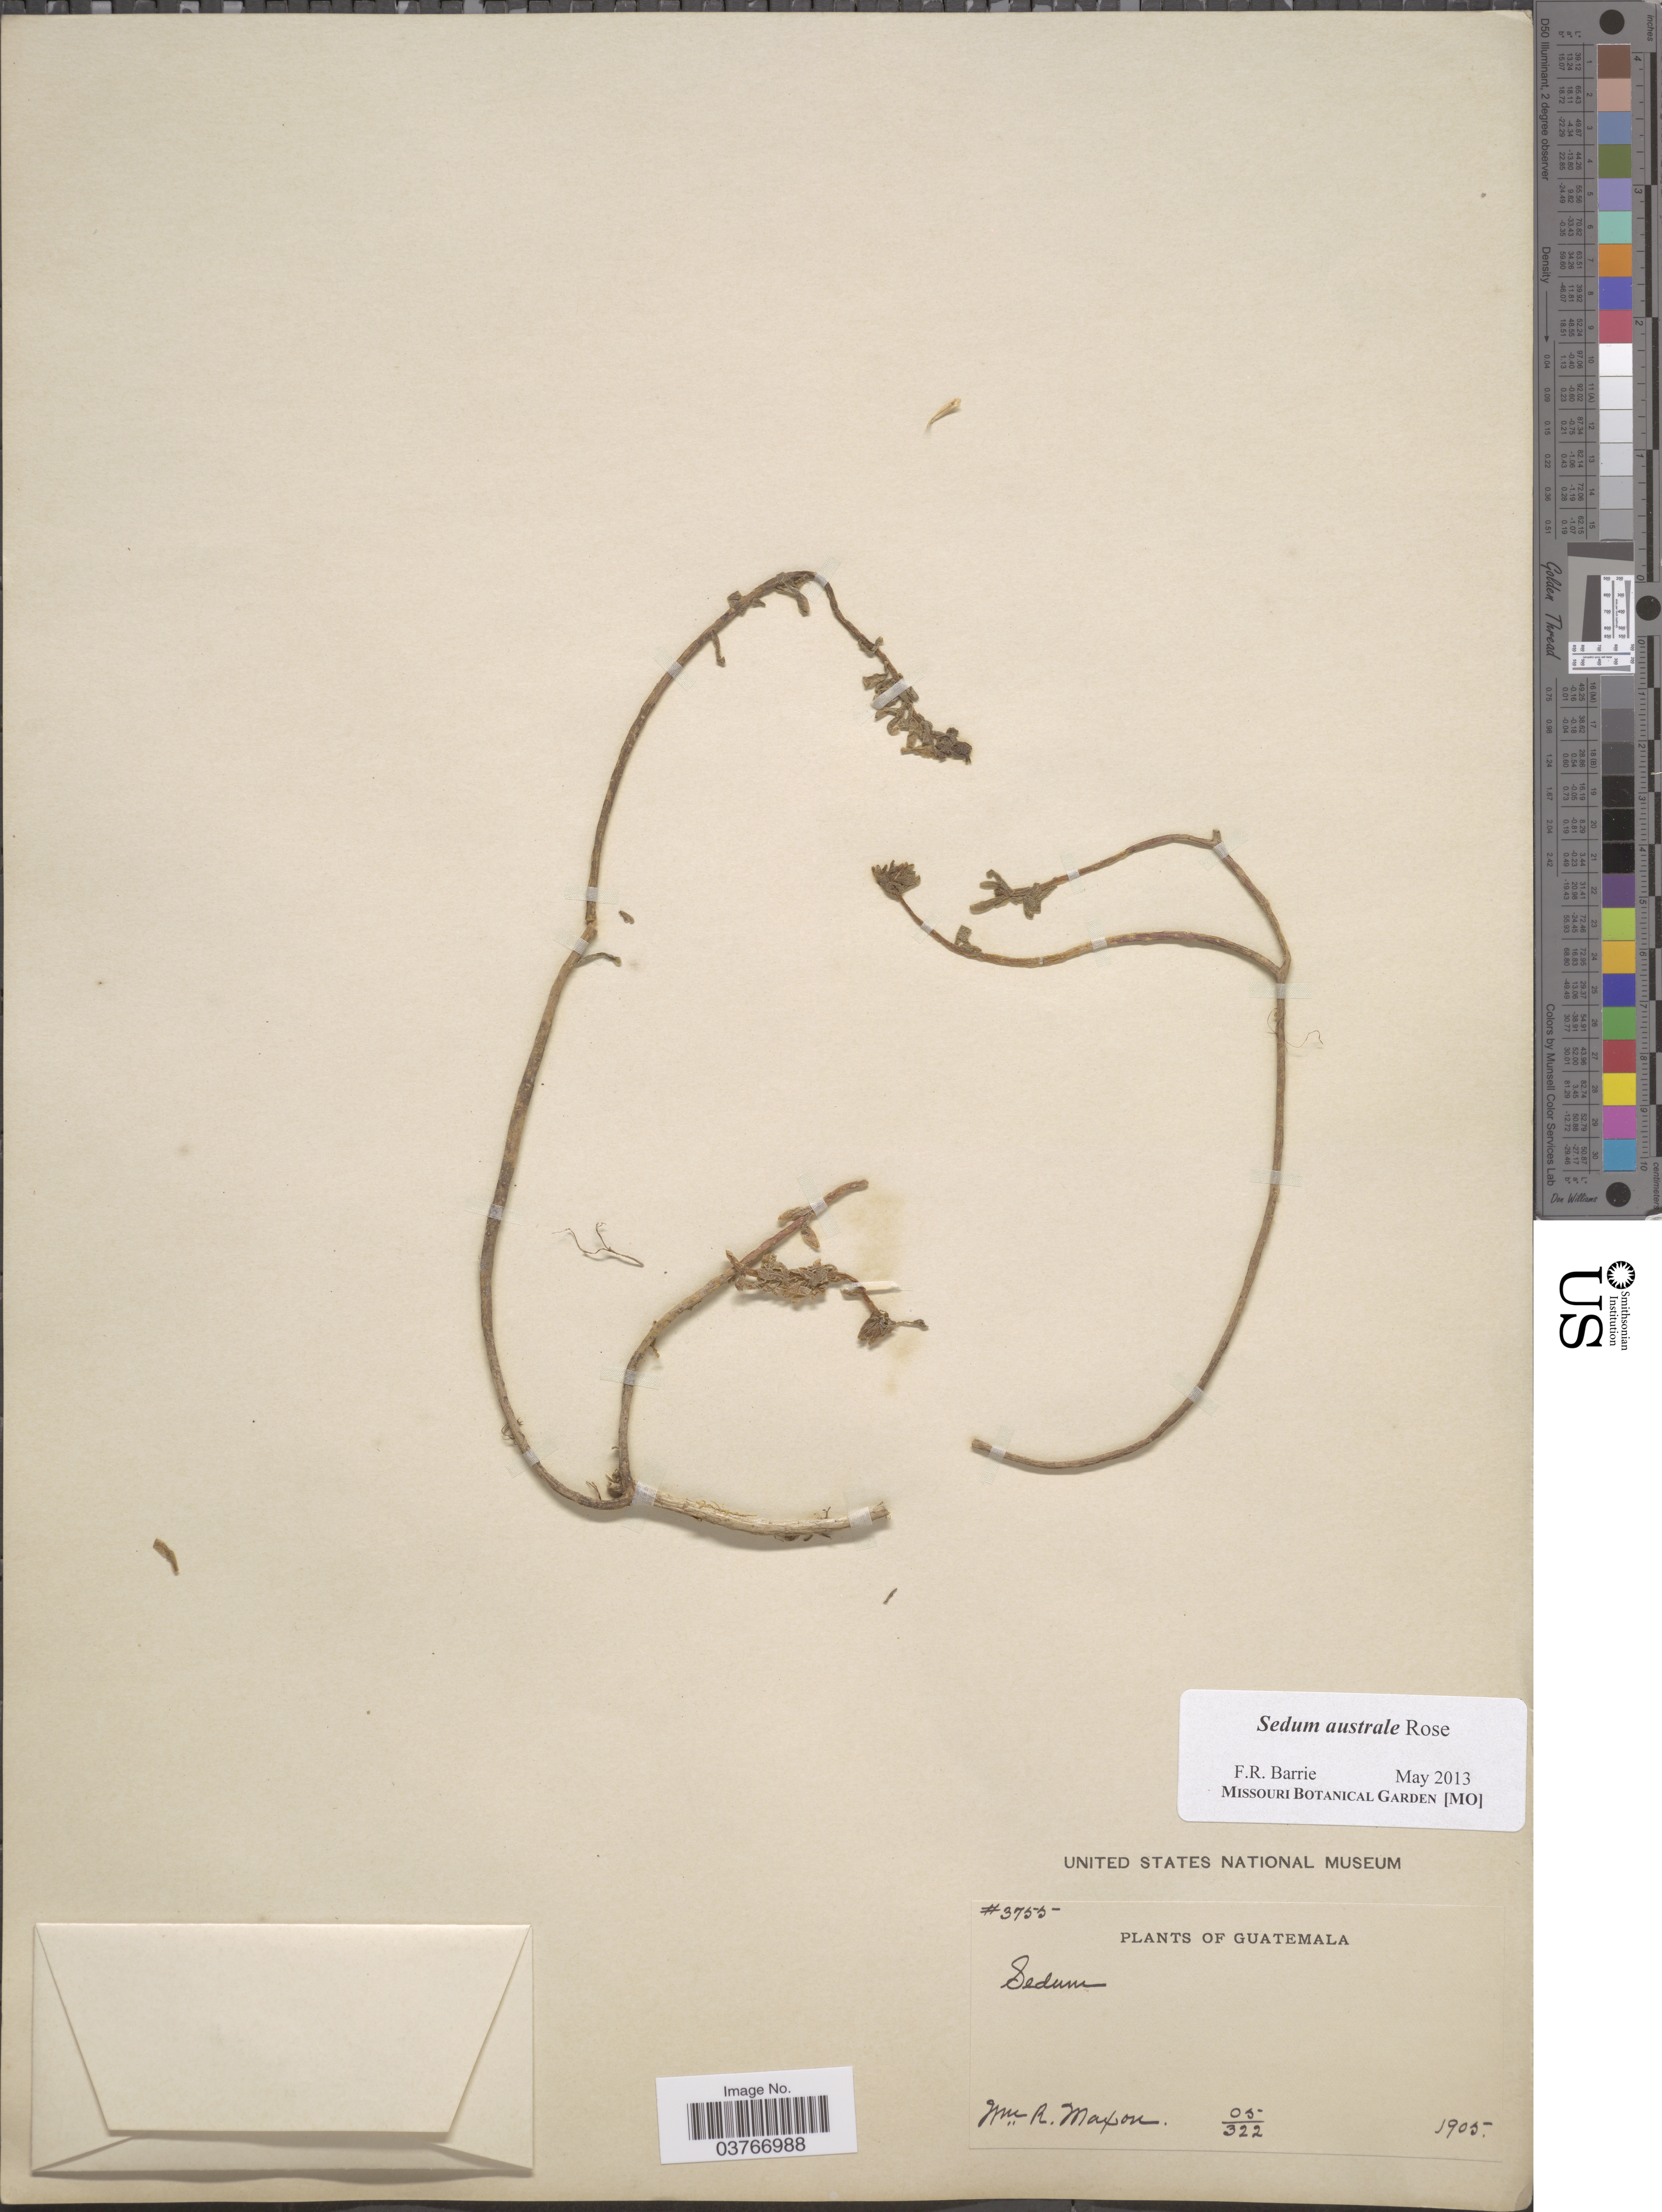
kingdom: Plantae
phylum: Tracheophyta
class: Magnoliopsida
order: Saxifragales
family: Crassulaceae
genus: Sedum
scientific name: Sedum australe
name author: Rose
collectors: W. R. Maxon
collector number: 05/322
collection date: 1905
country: Guatemala